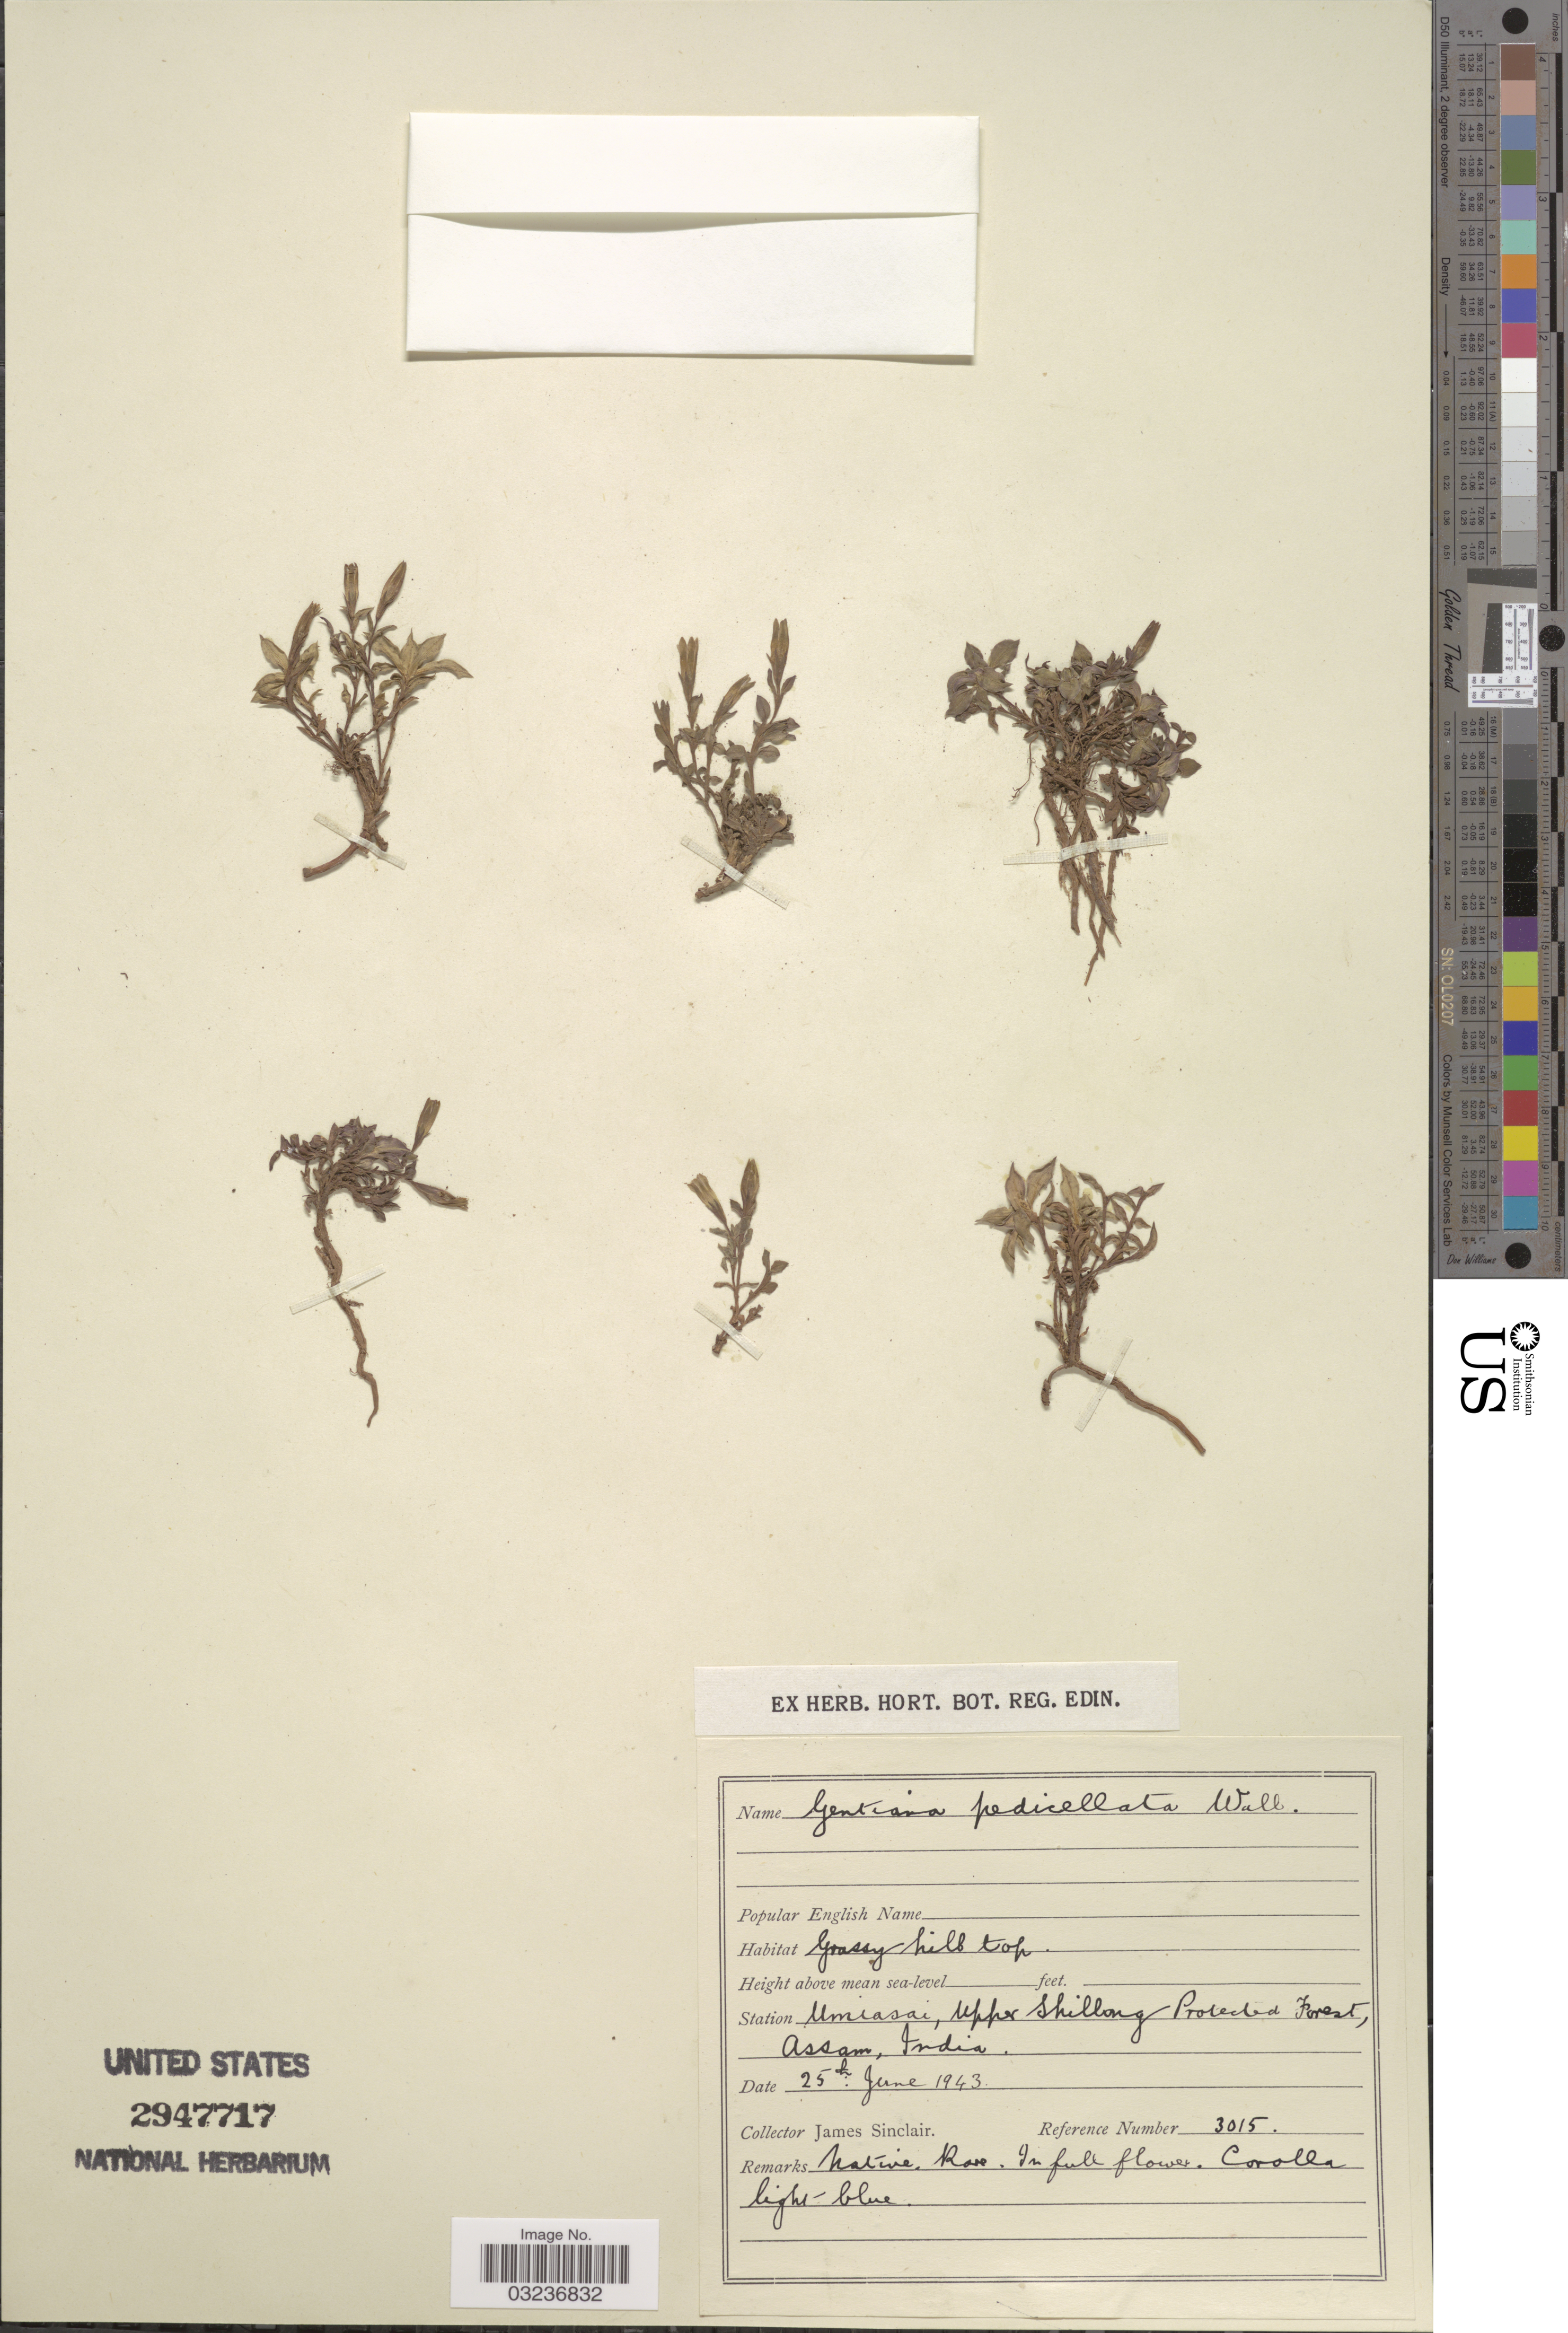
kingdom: Plantae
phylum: Tracheophyta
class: Magnoliopsida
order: Gentianales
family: Gentianaceae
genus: Gentiana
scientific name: Gentiana pedicellata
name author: (D. Don) Wall.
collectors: J. Sinclair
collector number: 3015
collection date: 1943-06-25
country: India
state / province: Meghalaya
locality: Station Umiasai, Upper Shillong Protected Forest, Assam, India.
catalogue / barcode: US 2947717